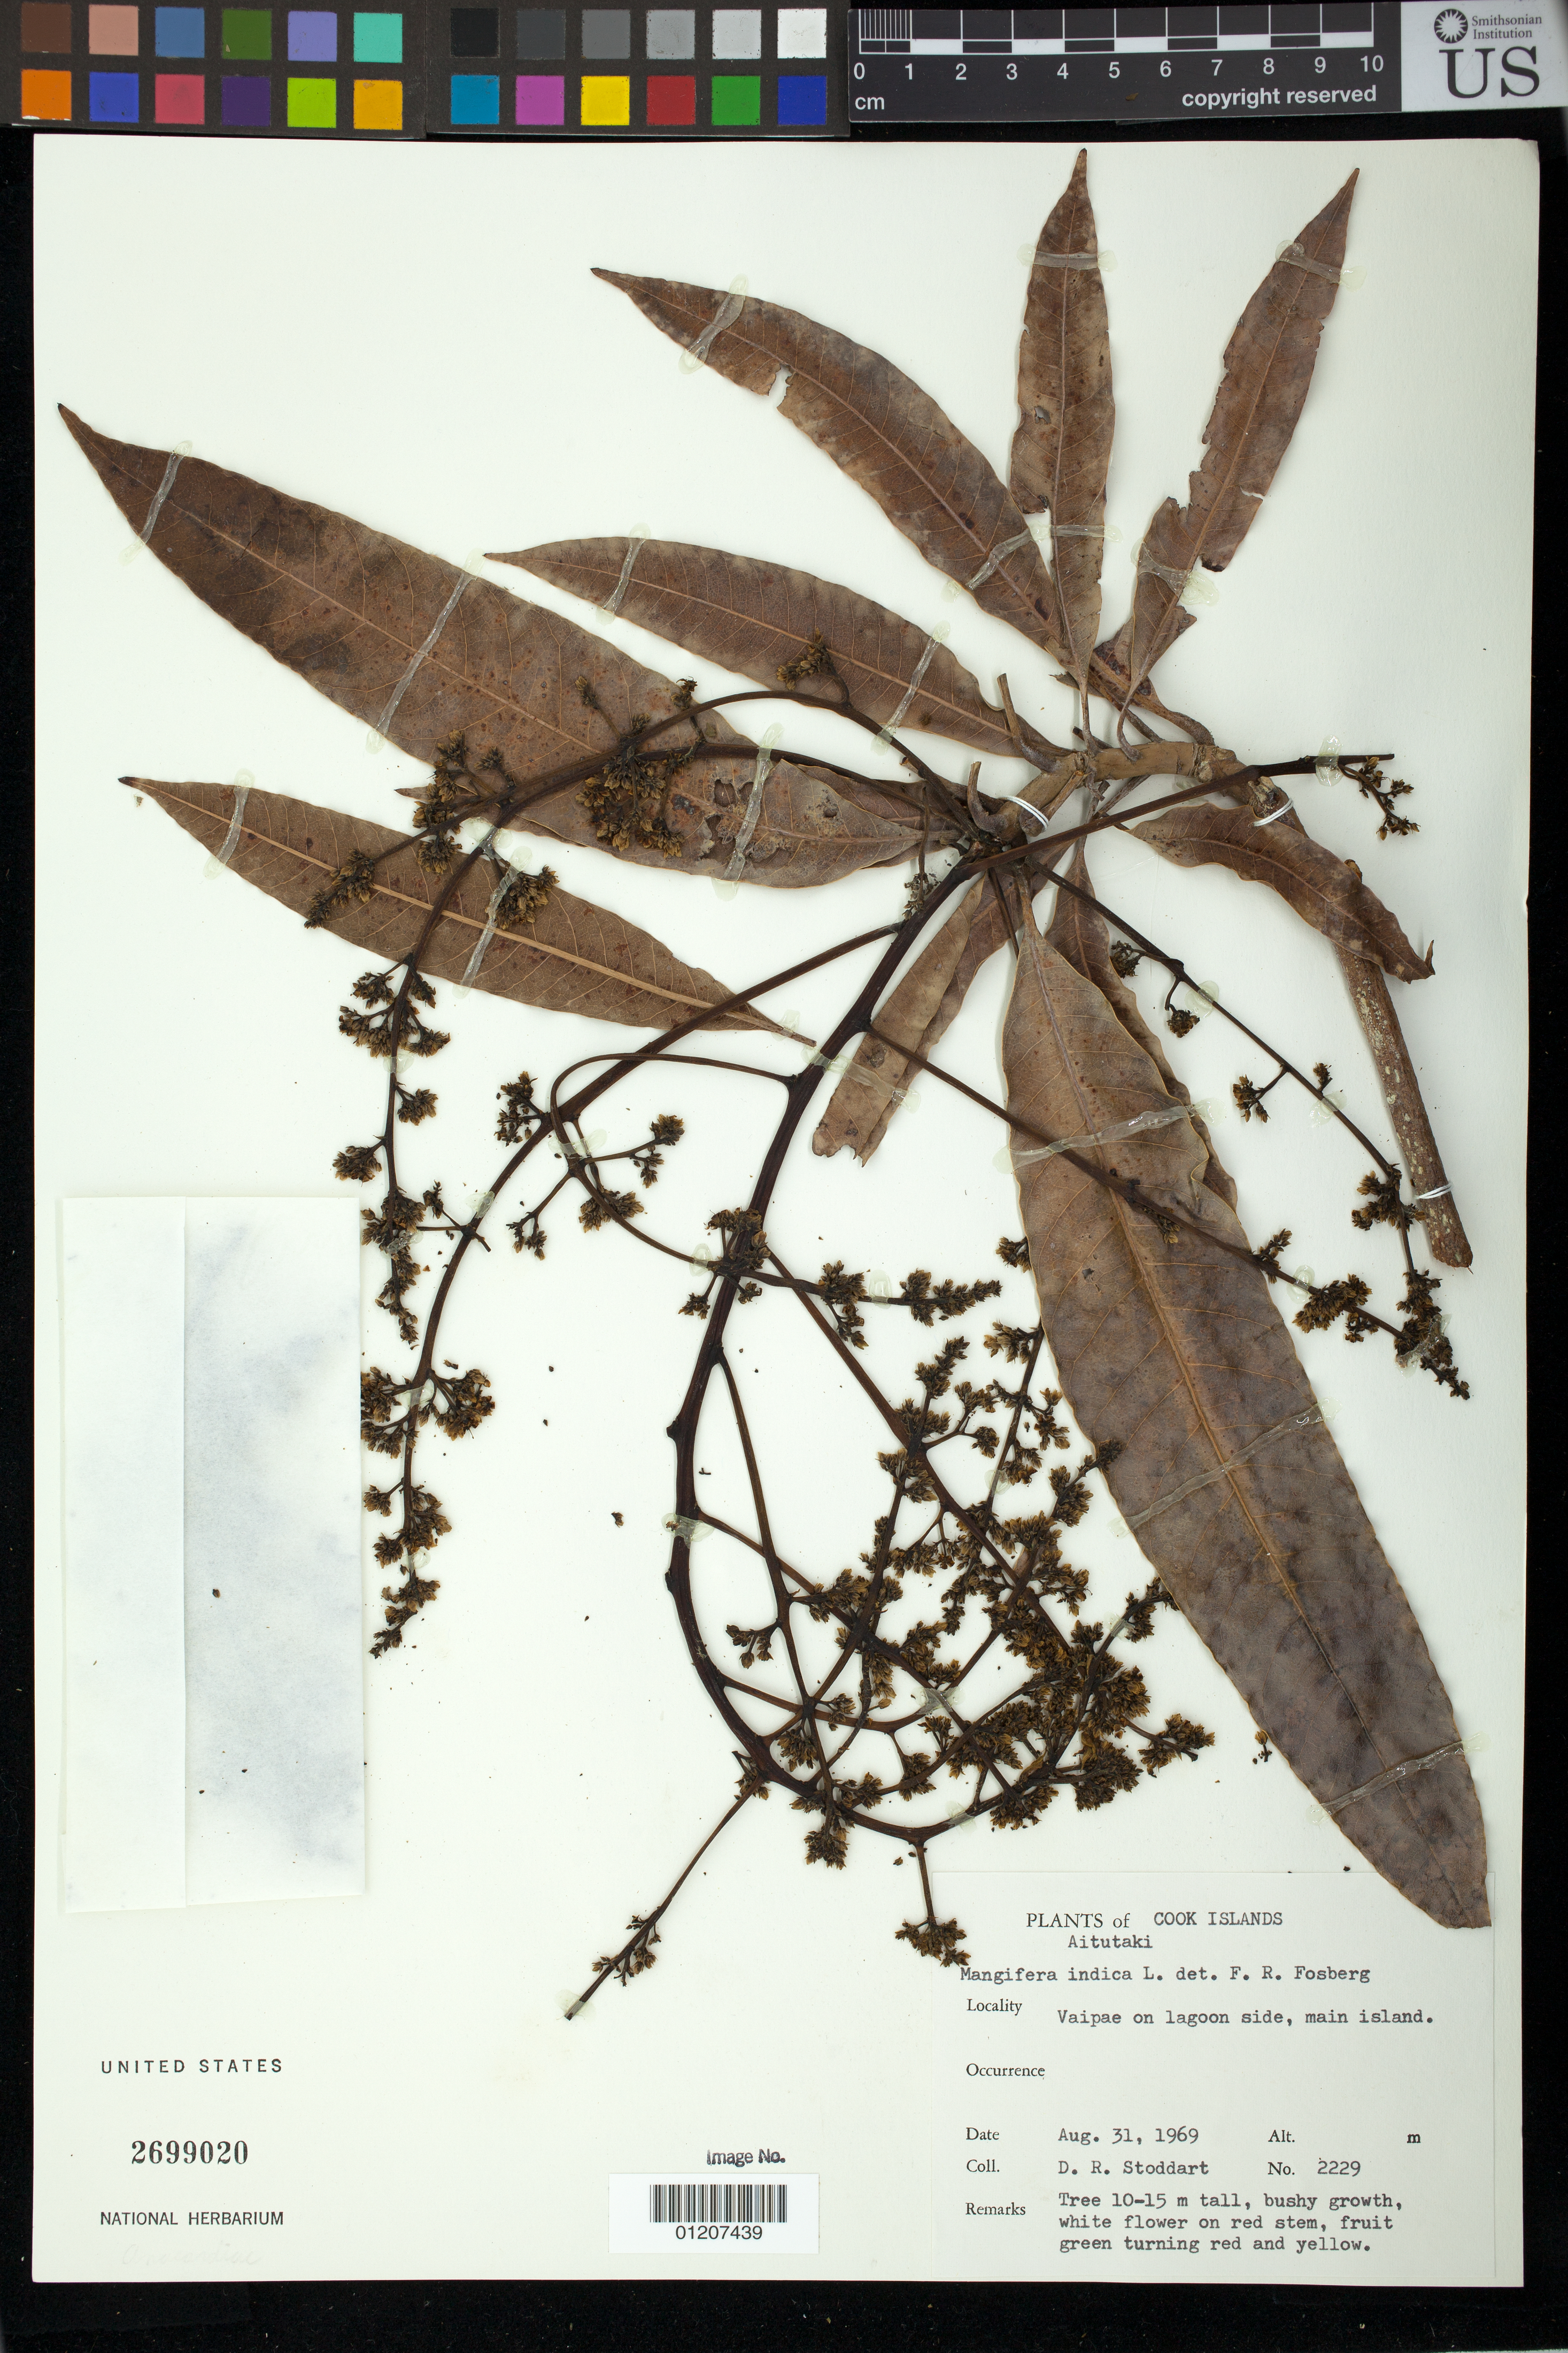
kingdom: Plantae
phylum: Tracheophyta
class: Magnoliopsida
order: Sapindales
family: Anacardiaceae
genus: Mangifera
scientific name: Mangifera indica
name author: L.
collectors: D. R. Stoddart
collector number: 2229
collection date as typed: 31 Aug 1969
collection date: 1969-08-31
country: Cook Islands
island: Aitutaki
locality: Vaipae on lagoon side, Main Island [Southern Cook Is.]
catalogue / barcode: US 2699020